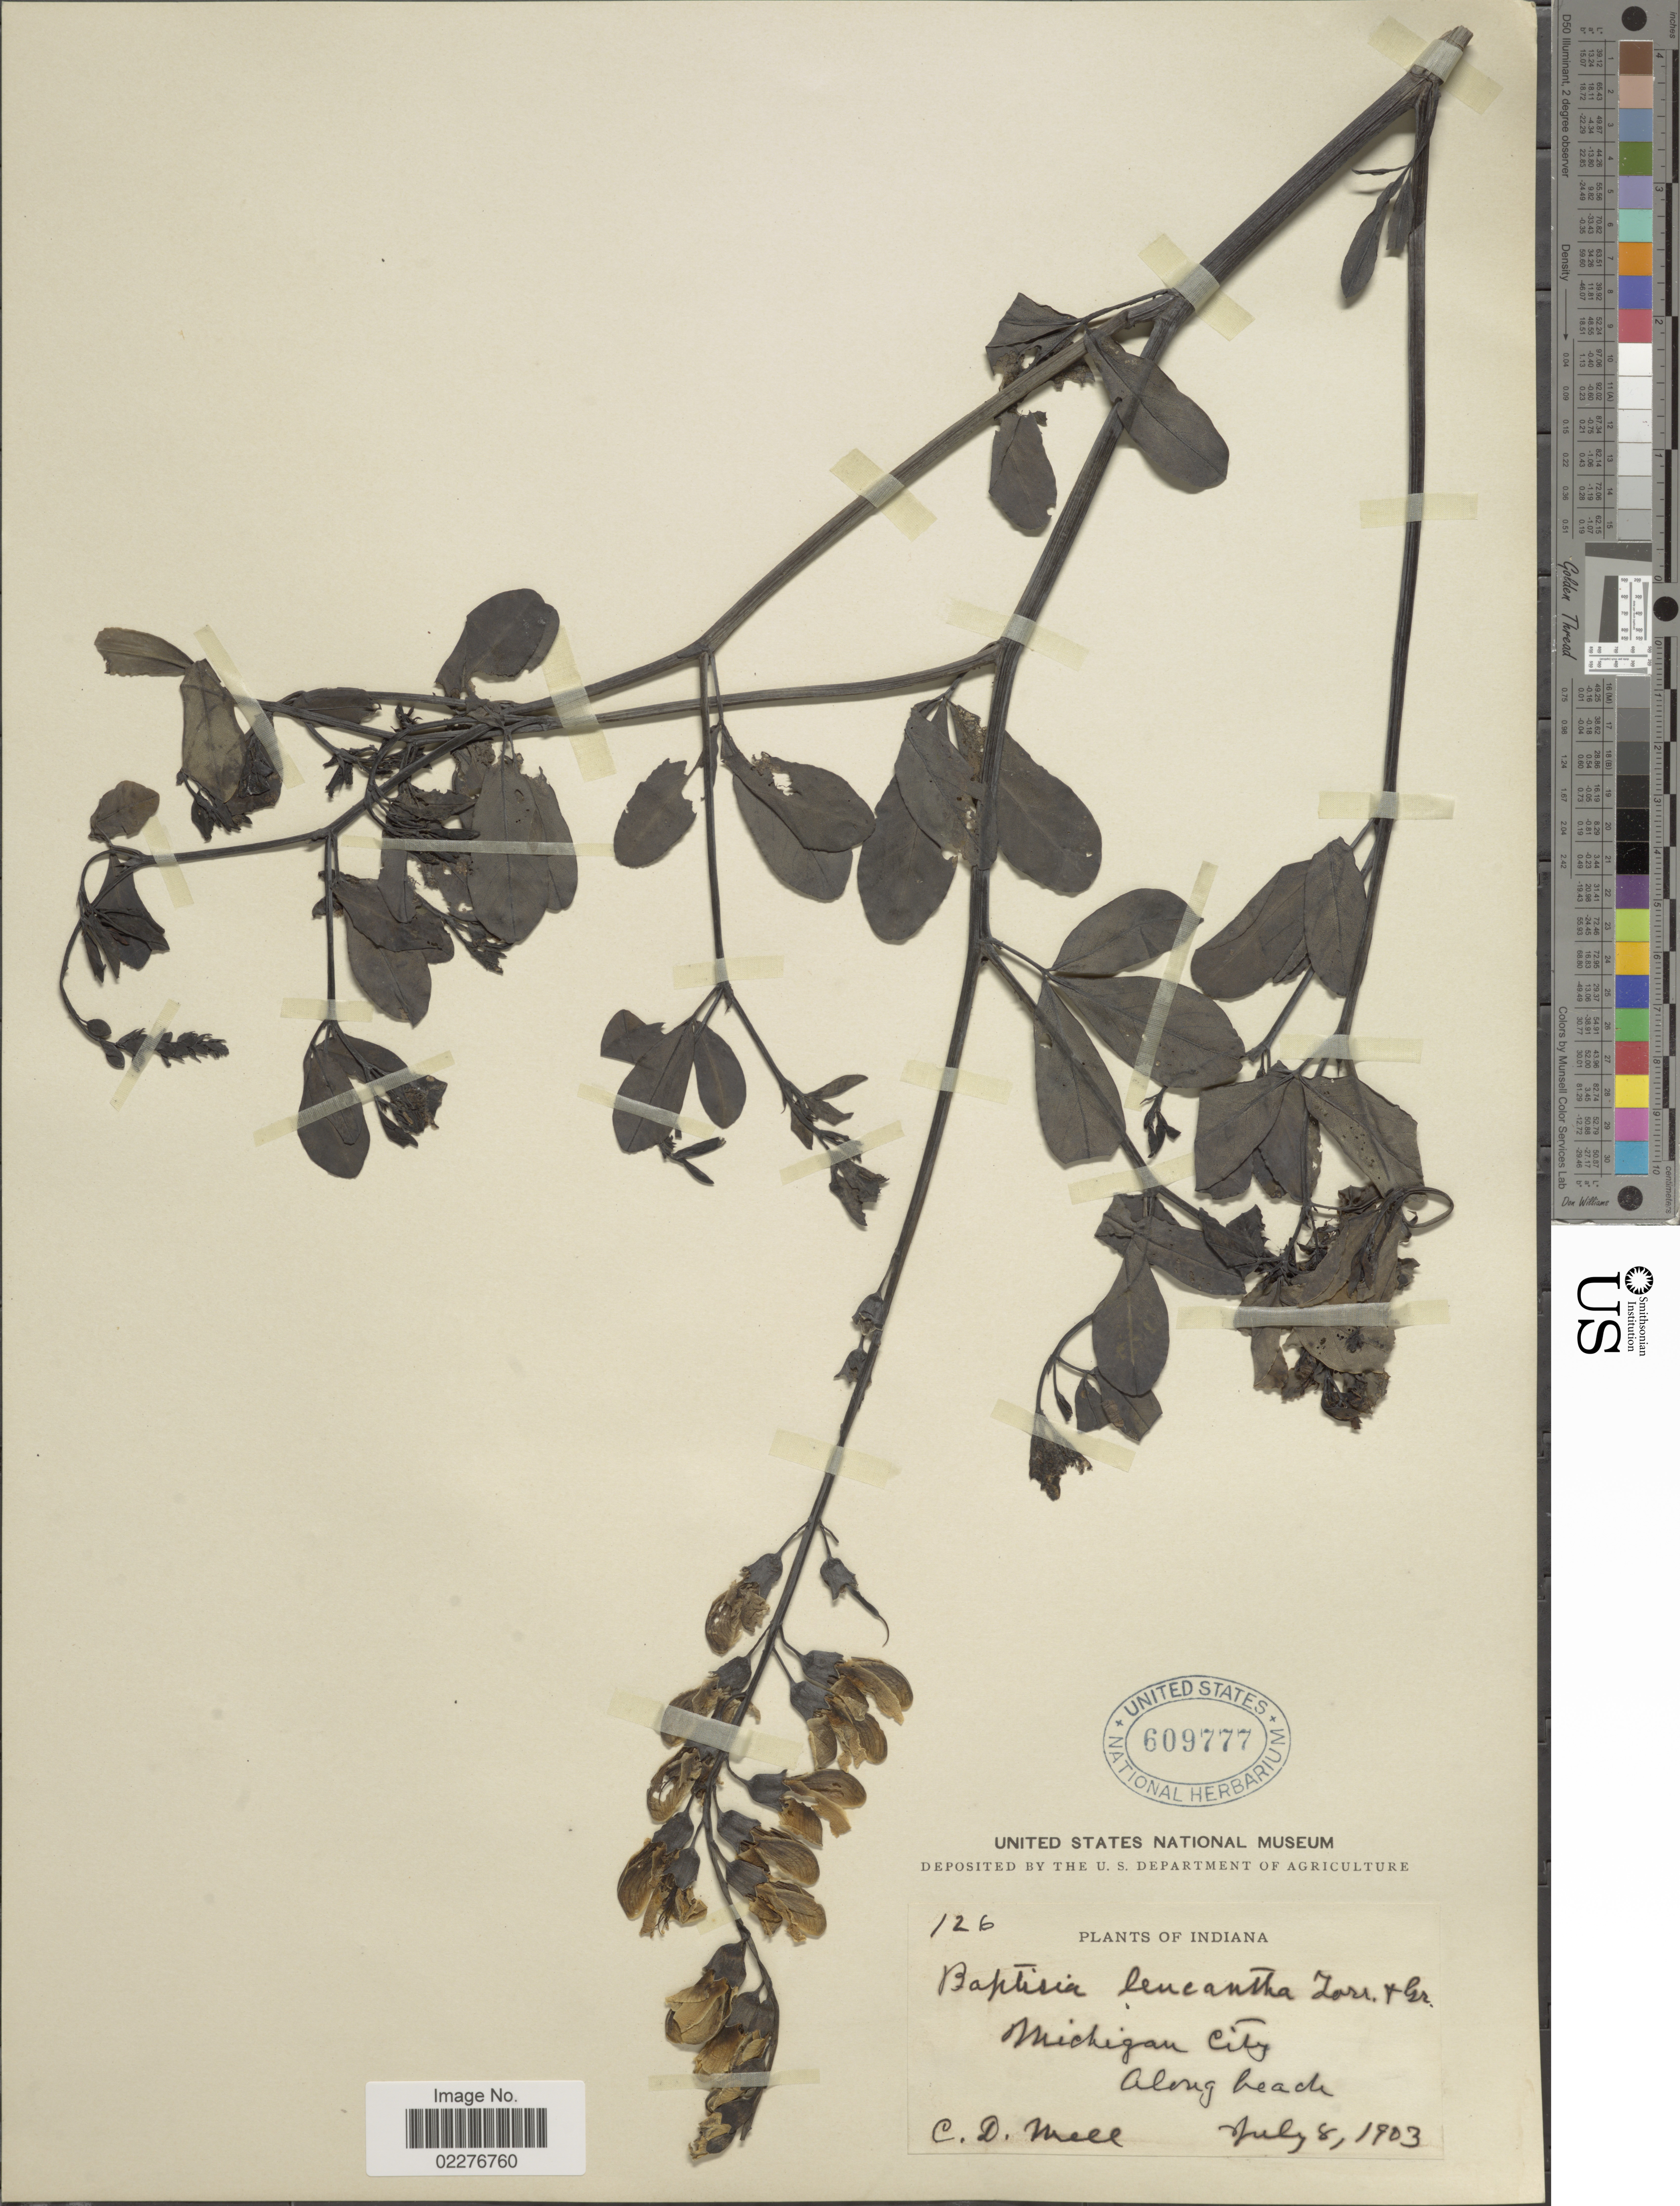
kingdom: Plantae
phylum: Tracheophyta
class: Magnoliopsida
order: Fabales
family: Fabaceae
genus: Baptisia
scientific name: Baptisia leucantha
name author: Torr. & A. Gray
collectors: C. D. Mell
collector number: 126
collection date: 1903-07-08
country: United States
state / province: Indiana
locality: Michigan City, Along beach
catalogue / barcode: US 609777